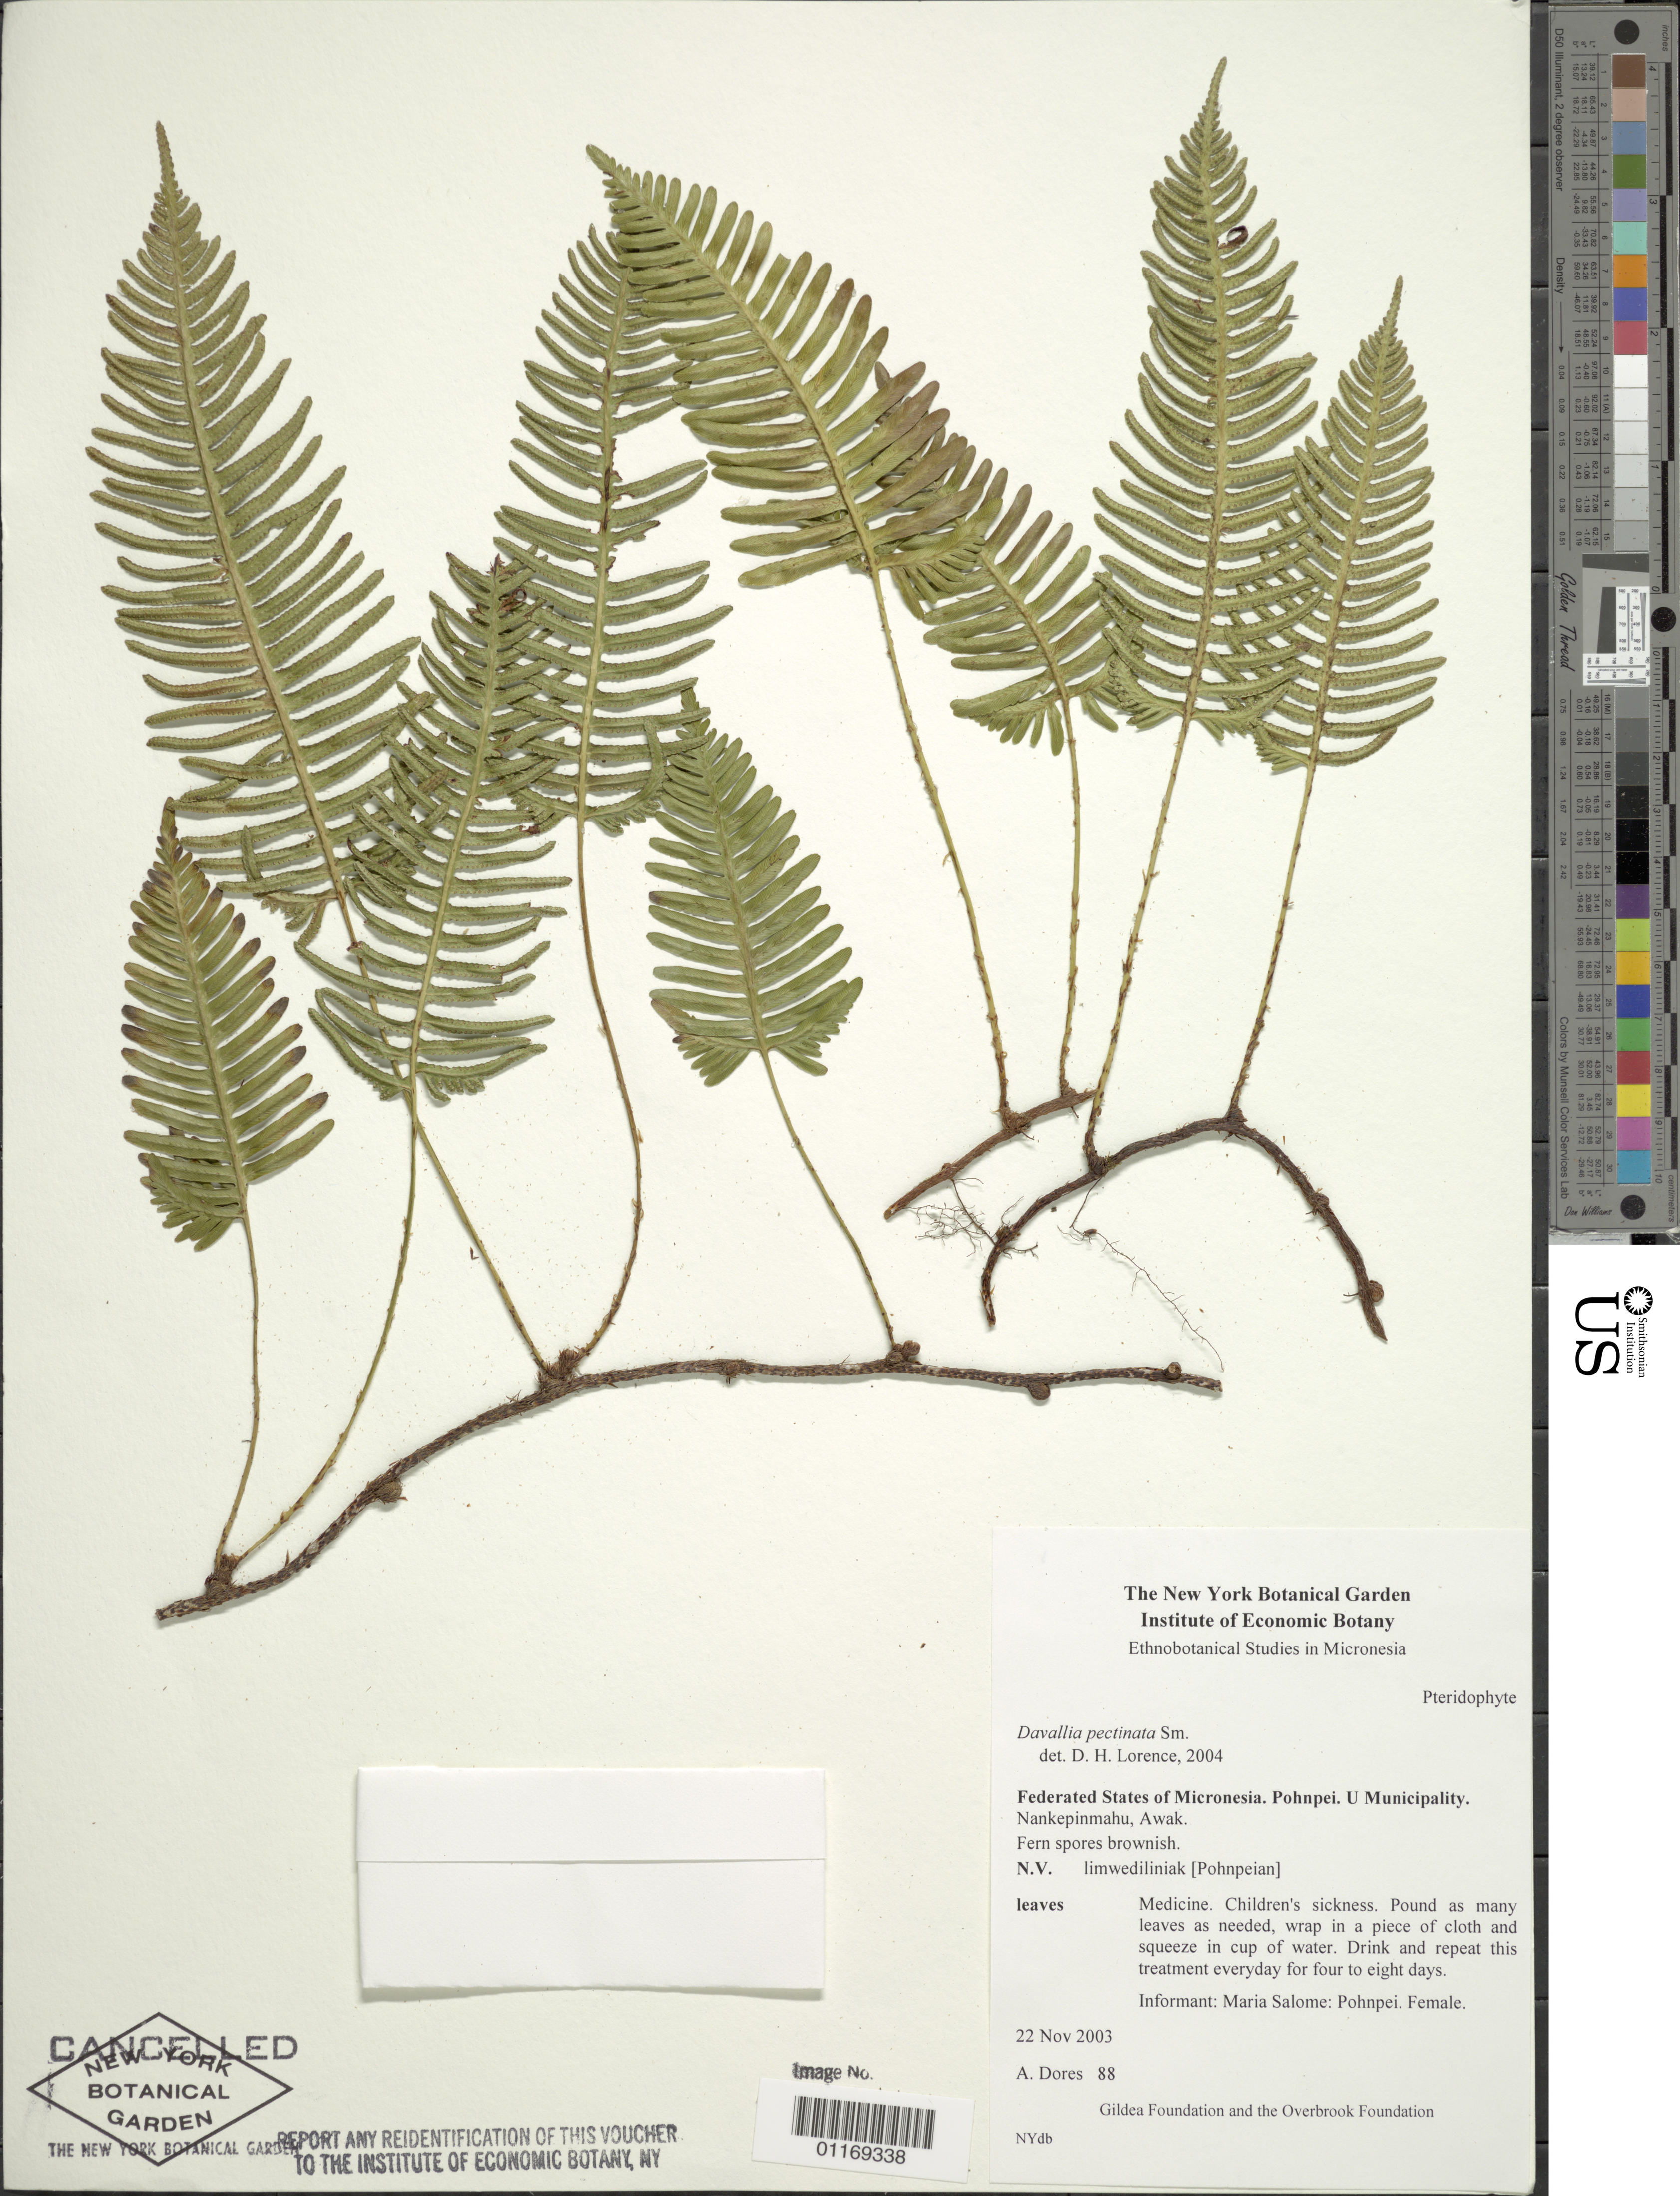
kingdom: Plantae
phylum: Tracheophyta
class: Polypodiopsida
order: Polypodiales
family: Davalliaceae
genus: Davallia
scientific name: Davallia pectinata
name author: Sm.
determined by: Lorence, David H., (PTBG), National Tropical Botanical Garden (UNITED STATES)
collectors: A. Dores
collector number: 88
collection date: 2003-11-22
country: Micronesia, Federated States of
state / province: Pohnpei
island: Pohnpei [Ponape]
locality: Nankepinmahu, Awak.